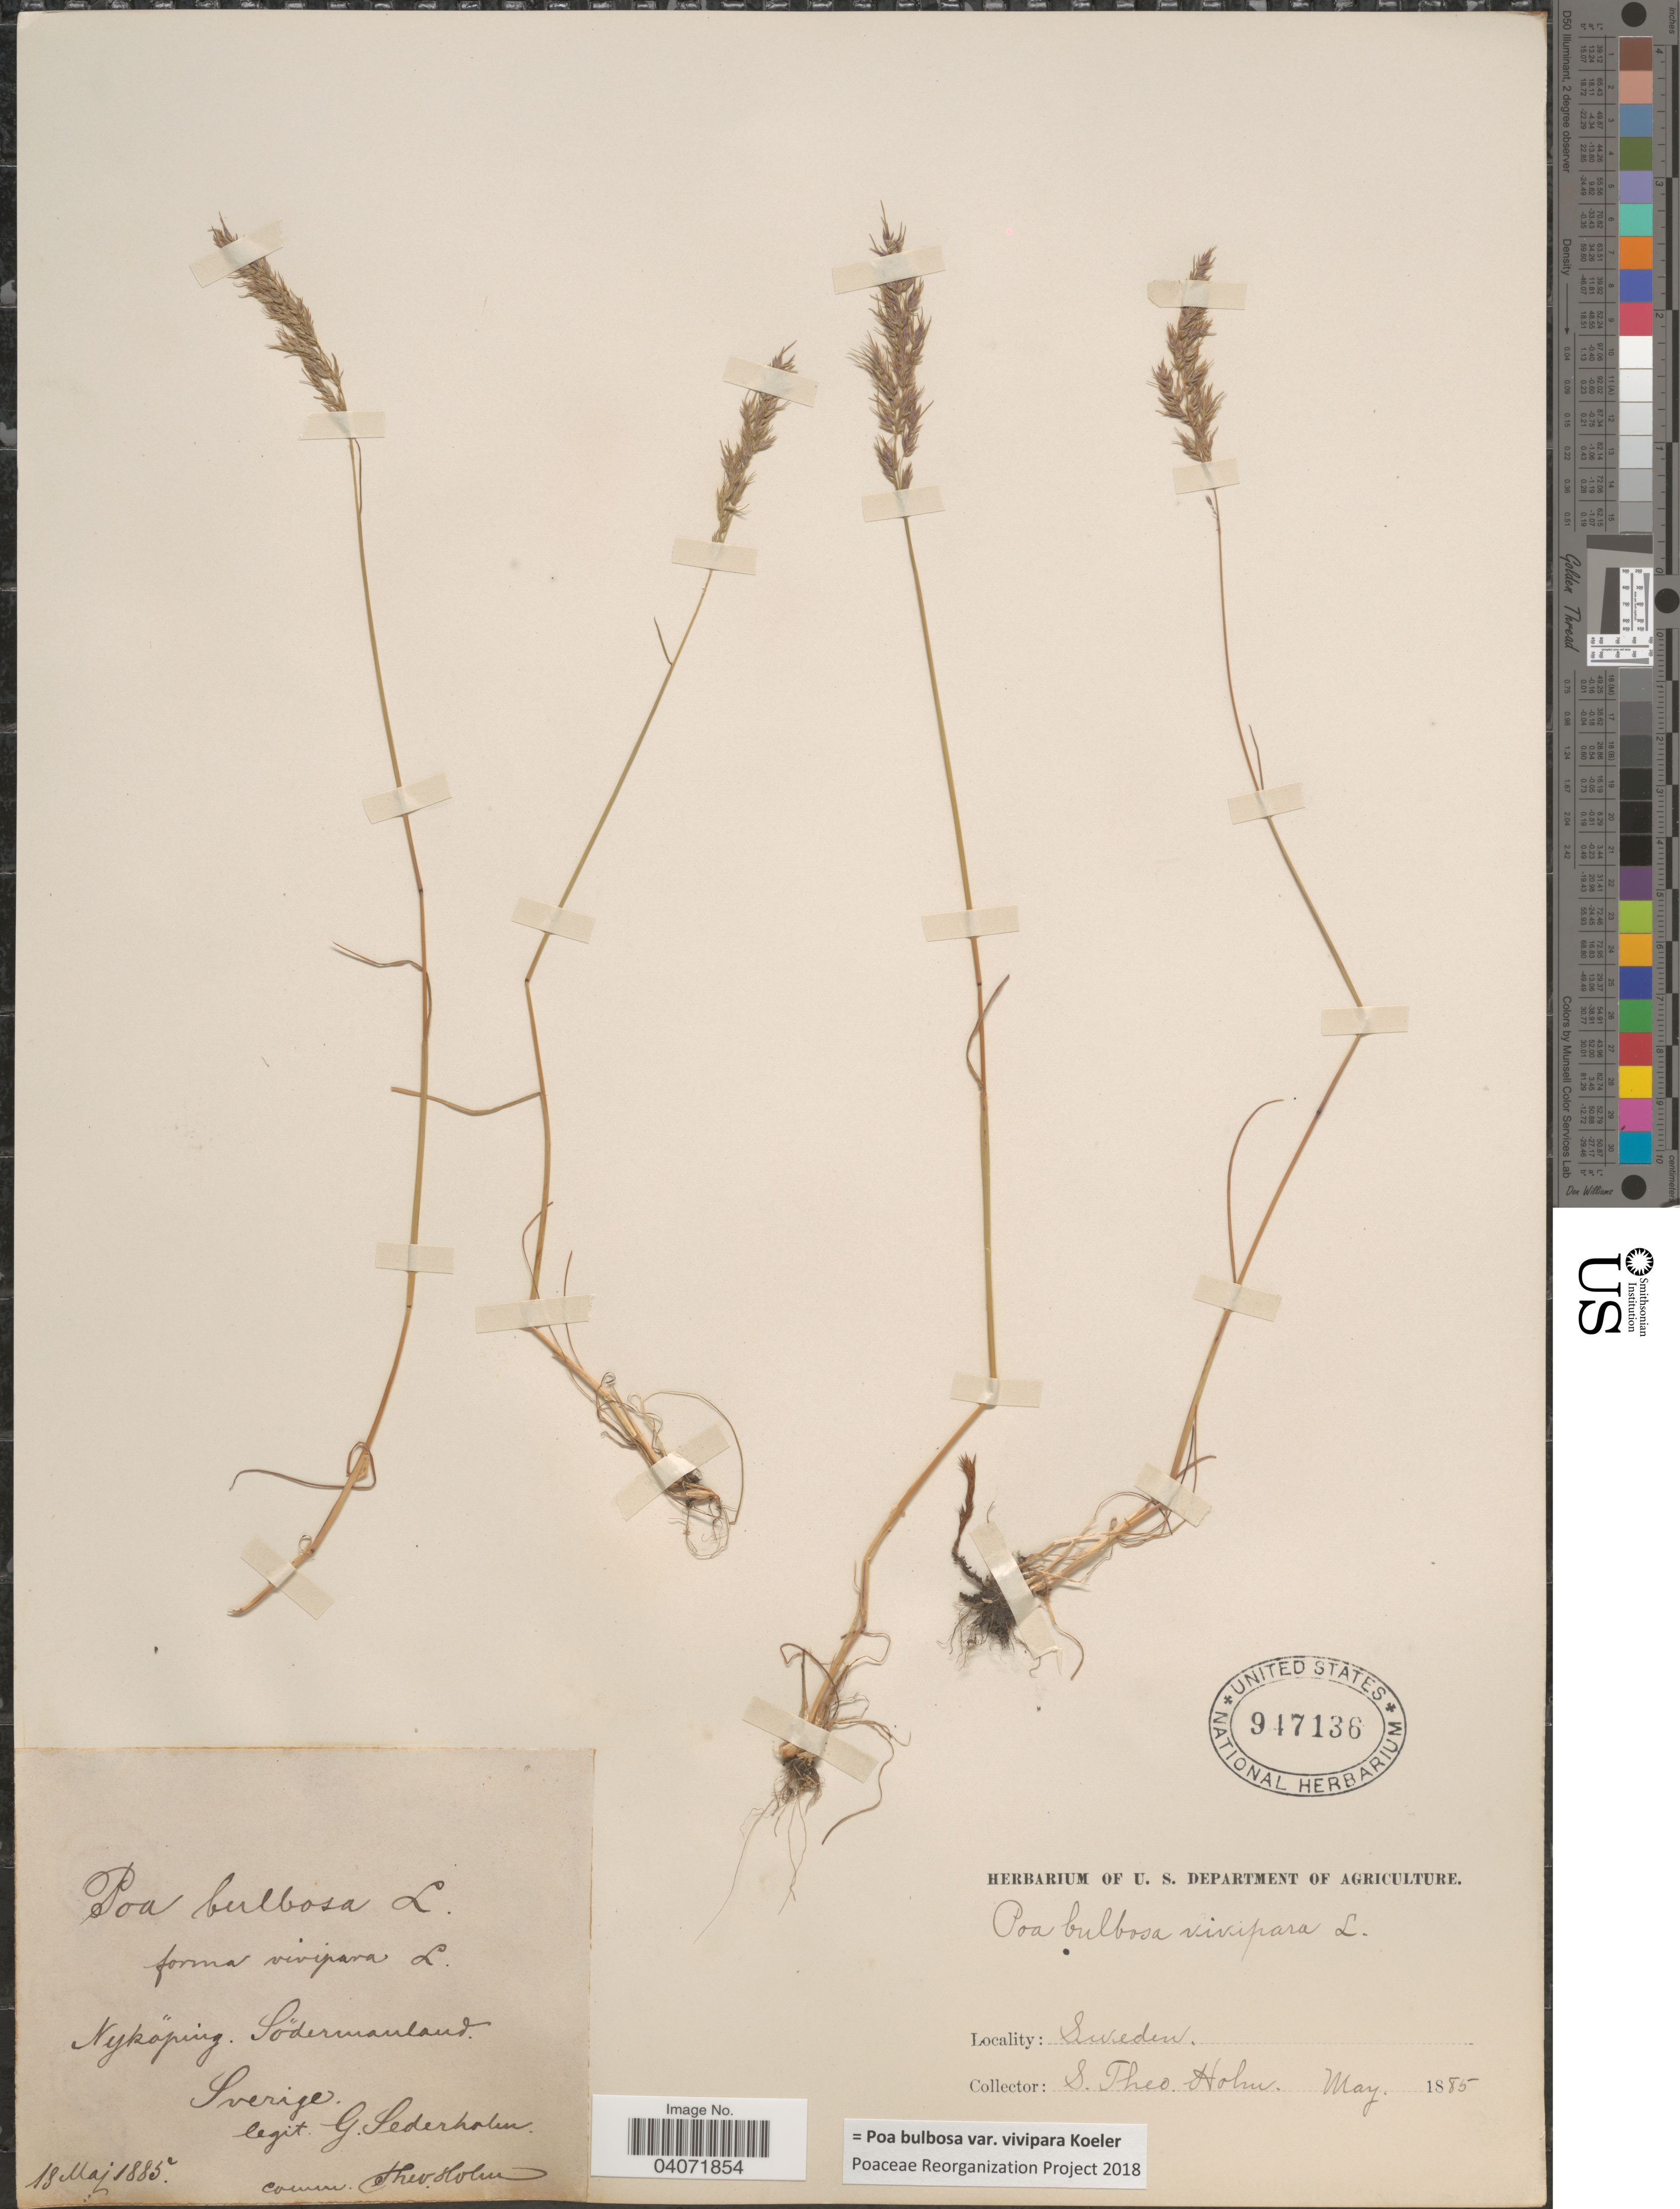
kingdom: Plantae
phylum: Tracheophyta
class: Liliopsida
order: Poales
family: Poaceae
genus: Poa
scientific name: Poa bulbosa subsp. bulbosa var. vivipara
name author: Koeler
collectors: G. Sederholm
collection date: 1885-05-18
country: Sweden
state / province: Sodermanland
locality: Nyköping. Södermanland. Sverige.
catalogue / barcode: US 947136